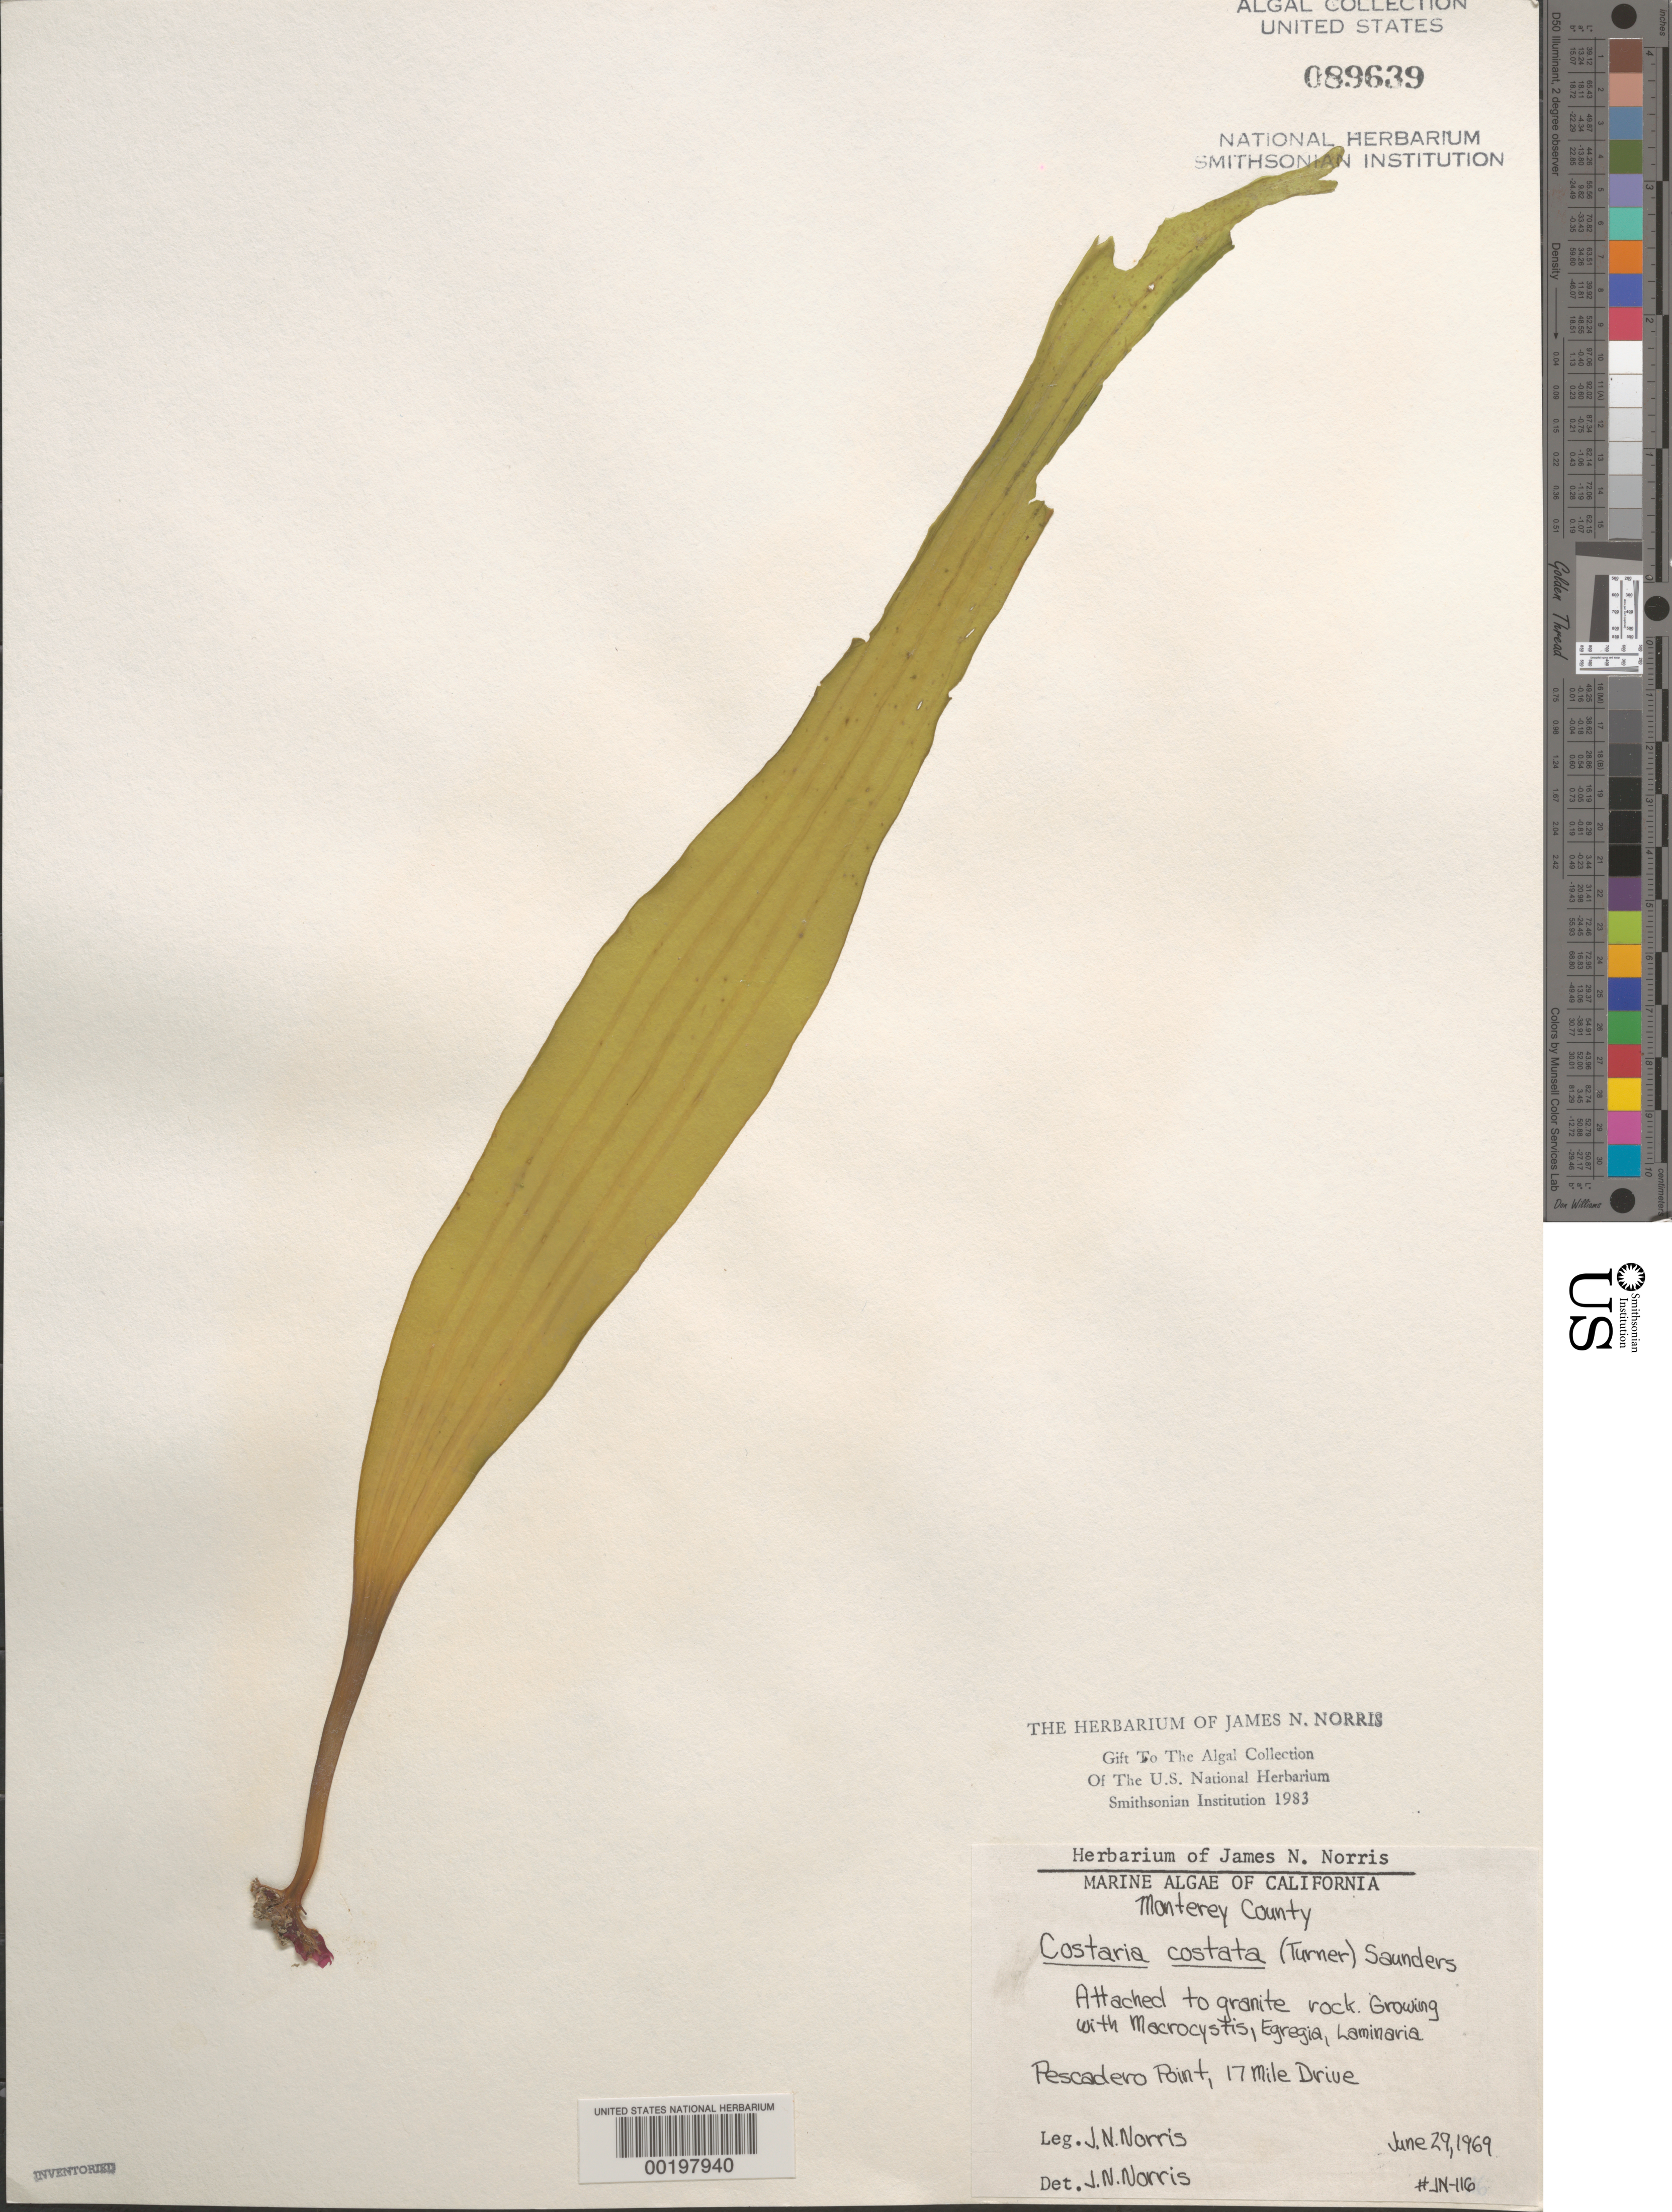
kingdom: Chromista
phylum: Ochrophyta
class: Phaeophyceae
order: Laminariales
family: Costariaceae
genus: Costaria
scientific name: Costaria costata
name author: (C. Agardh) D.A. Saunders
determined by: Norris, James N.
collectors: J. N. Norris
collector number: JN-116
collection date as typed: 29 Jun 1969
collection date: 1969-06-29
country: United States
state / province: California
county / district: Monterey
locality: Pescadero Point, 17-Mile Drive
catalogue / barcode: US 89639